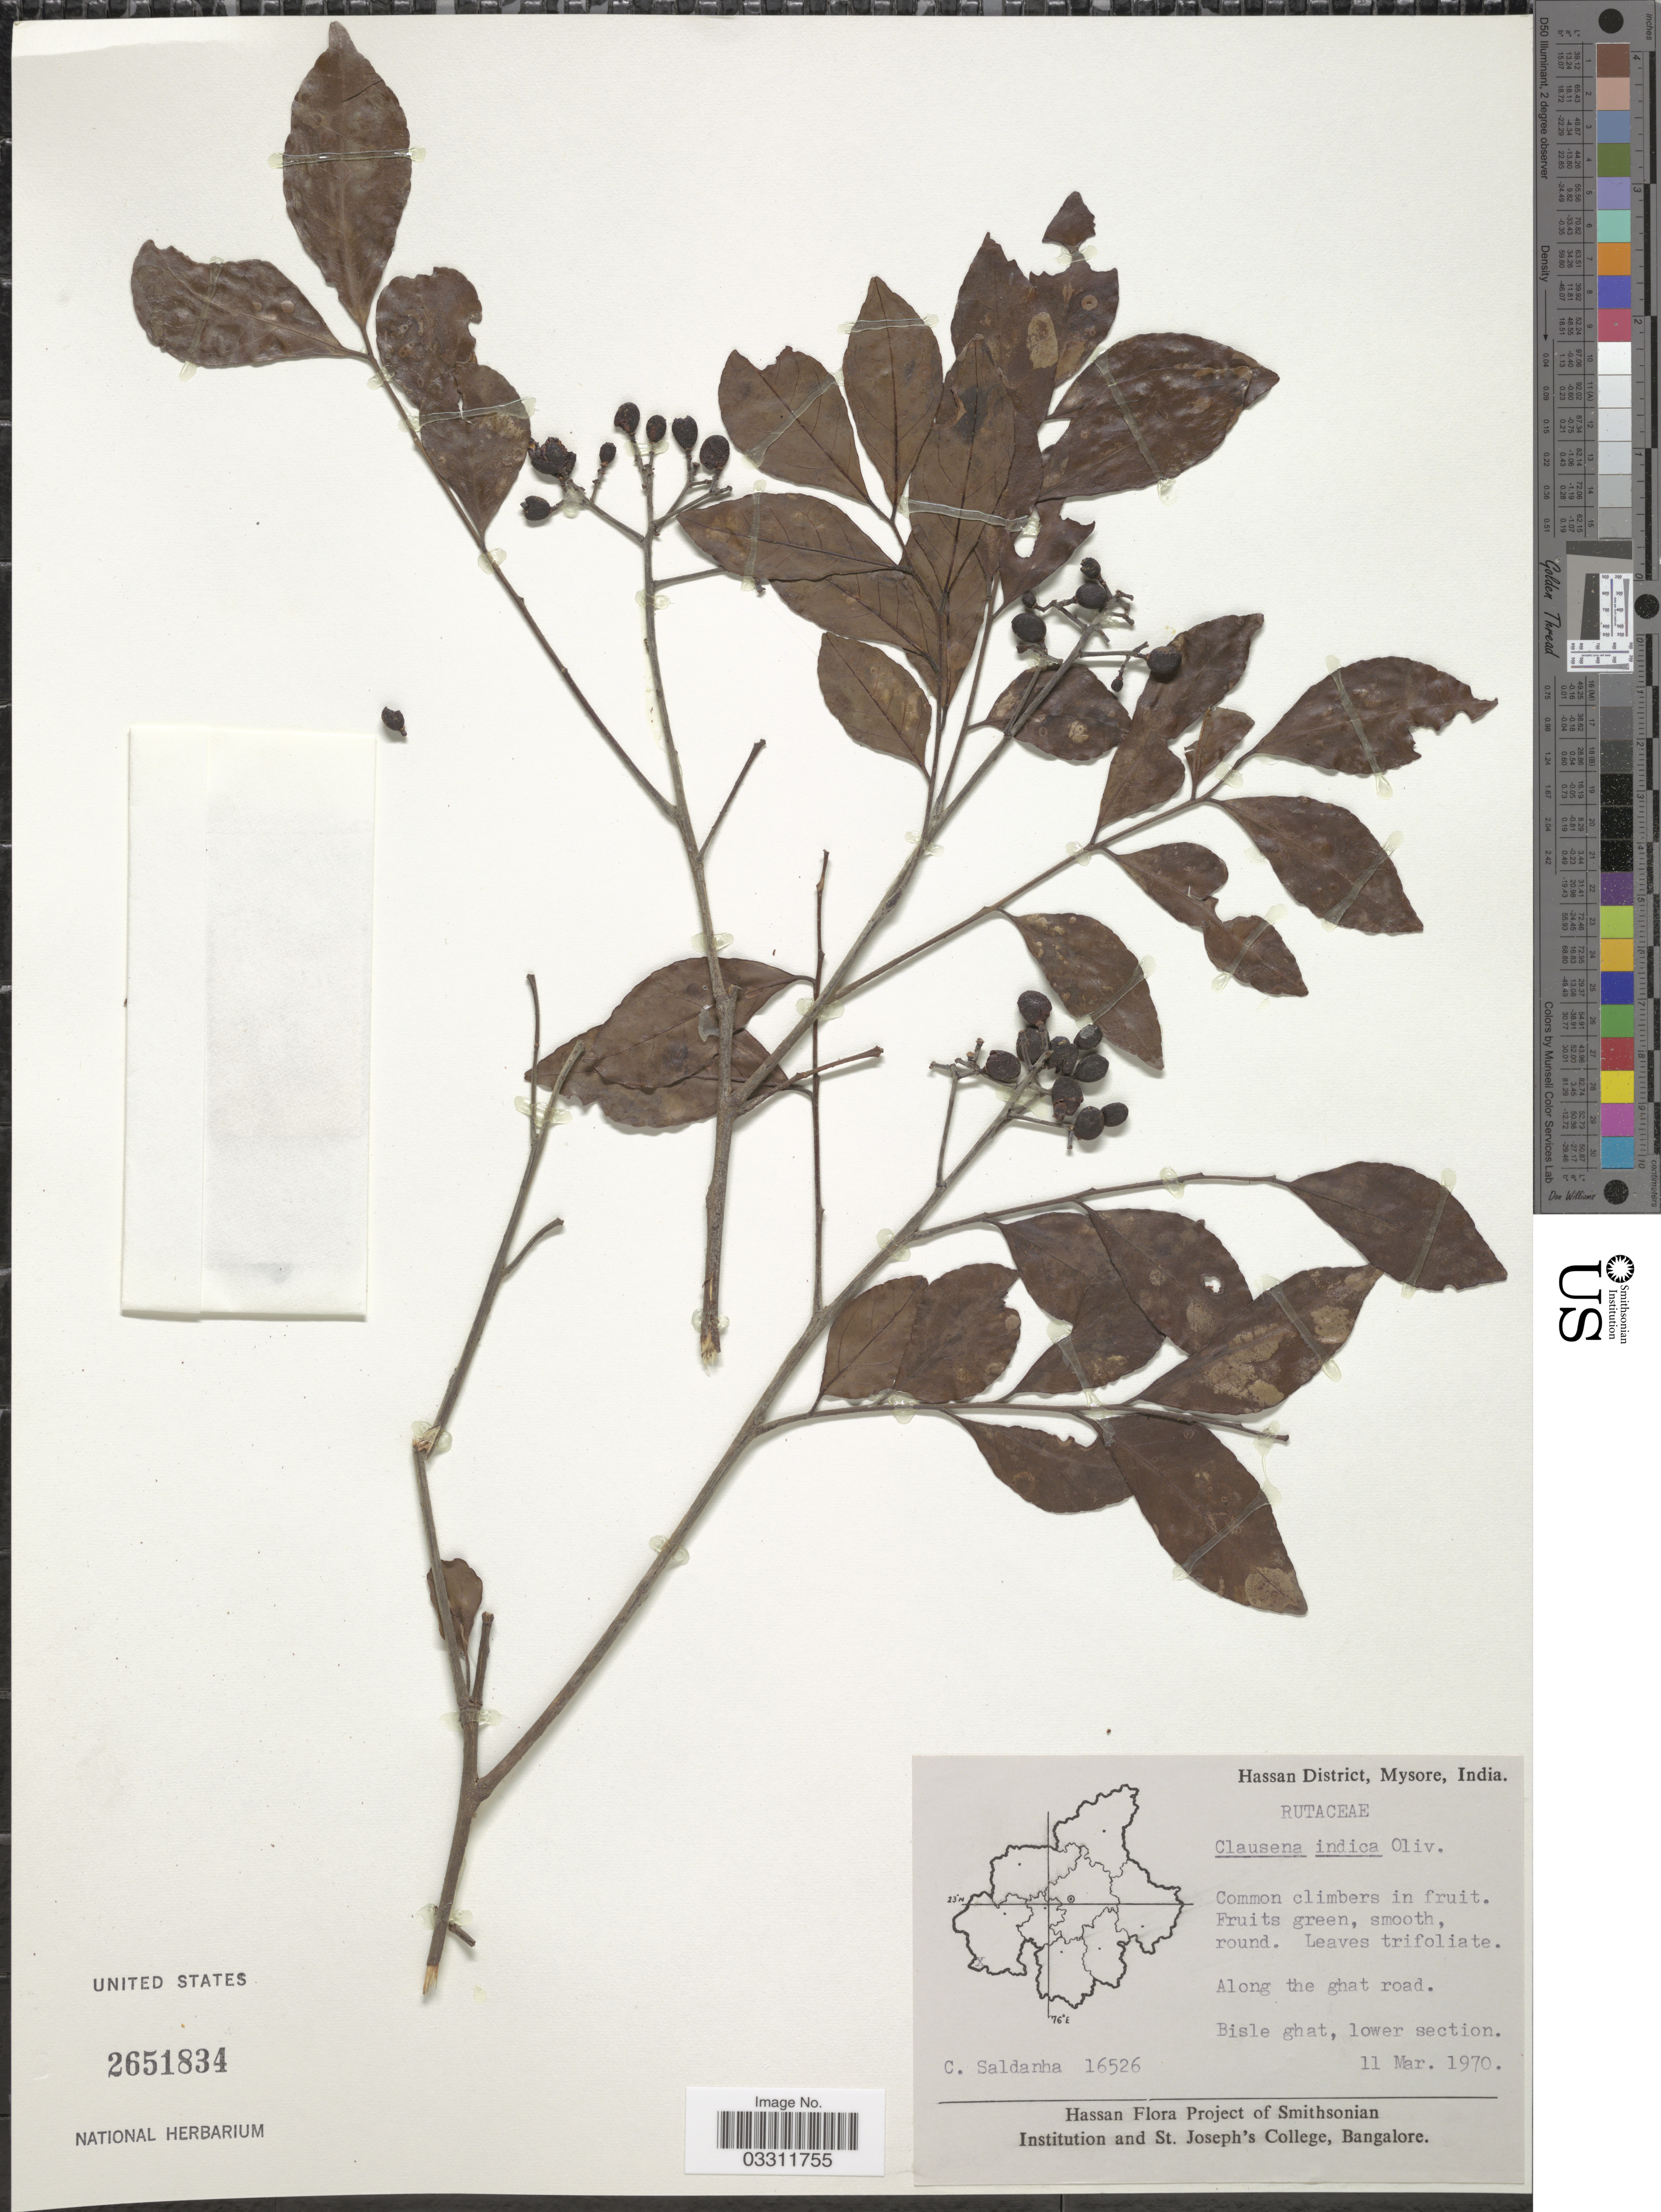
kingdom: Plantae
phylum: Tracheophyta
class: Magnoliopsida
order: Sapindales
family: Rutaceae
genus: Clausena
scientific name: Clausena indica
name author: (Dalzell) Oliv.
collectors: C. J. Saldanha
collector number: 16526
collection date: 1970-03-11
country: India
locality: Hassan District, Mysore. Bisle ghat, lower section.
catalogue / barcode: US 2651834